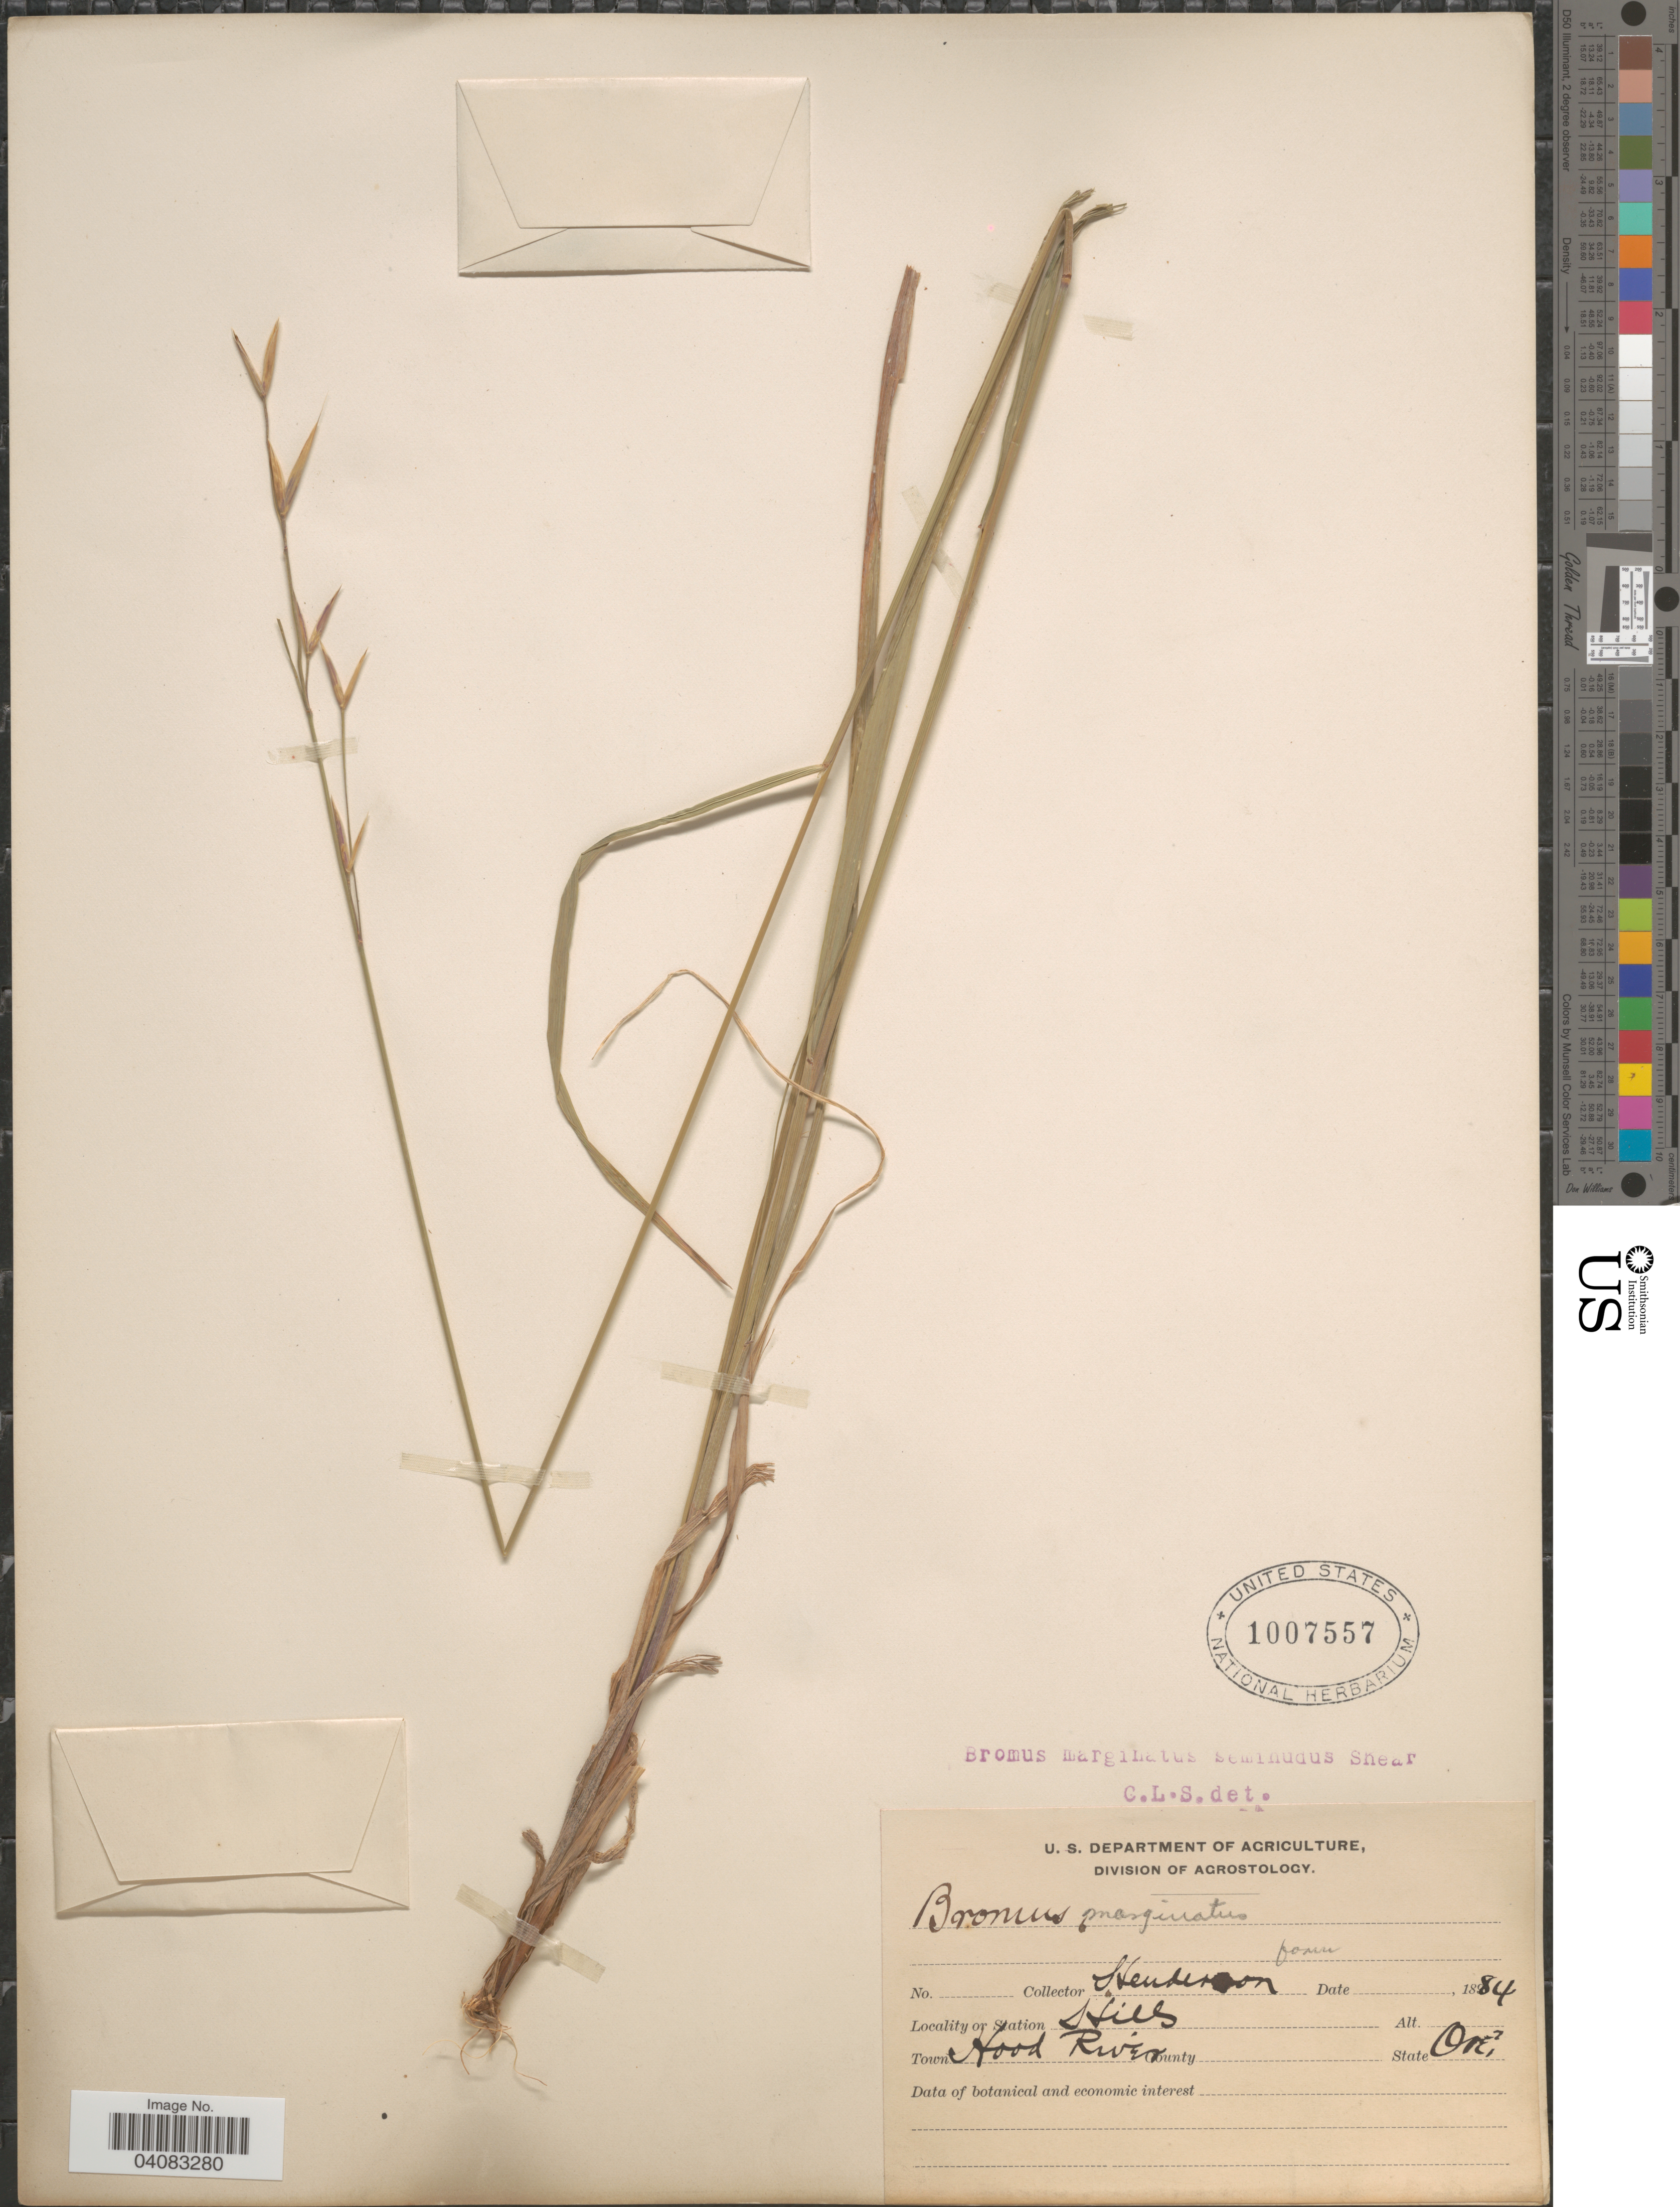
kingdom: Plantae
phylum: Tracheophyta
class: Liliopsida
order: Poales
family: Poaceae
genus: Bromus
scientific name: Bromus marginatus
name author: Nees ex Steud.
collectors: -. Henderson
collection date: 1884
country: United States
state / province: Oregon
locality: Hills. Town Hood River.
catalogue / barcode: US 1007557